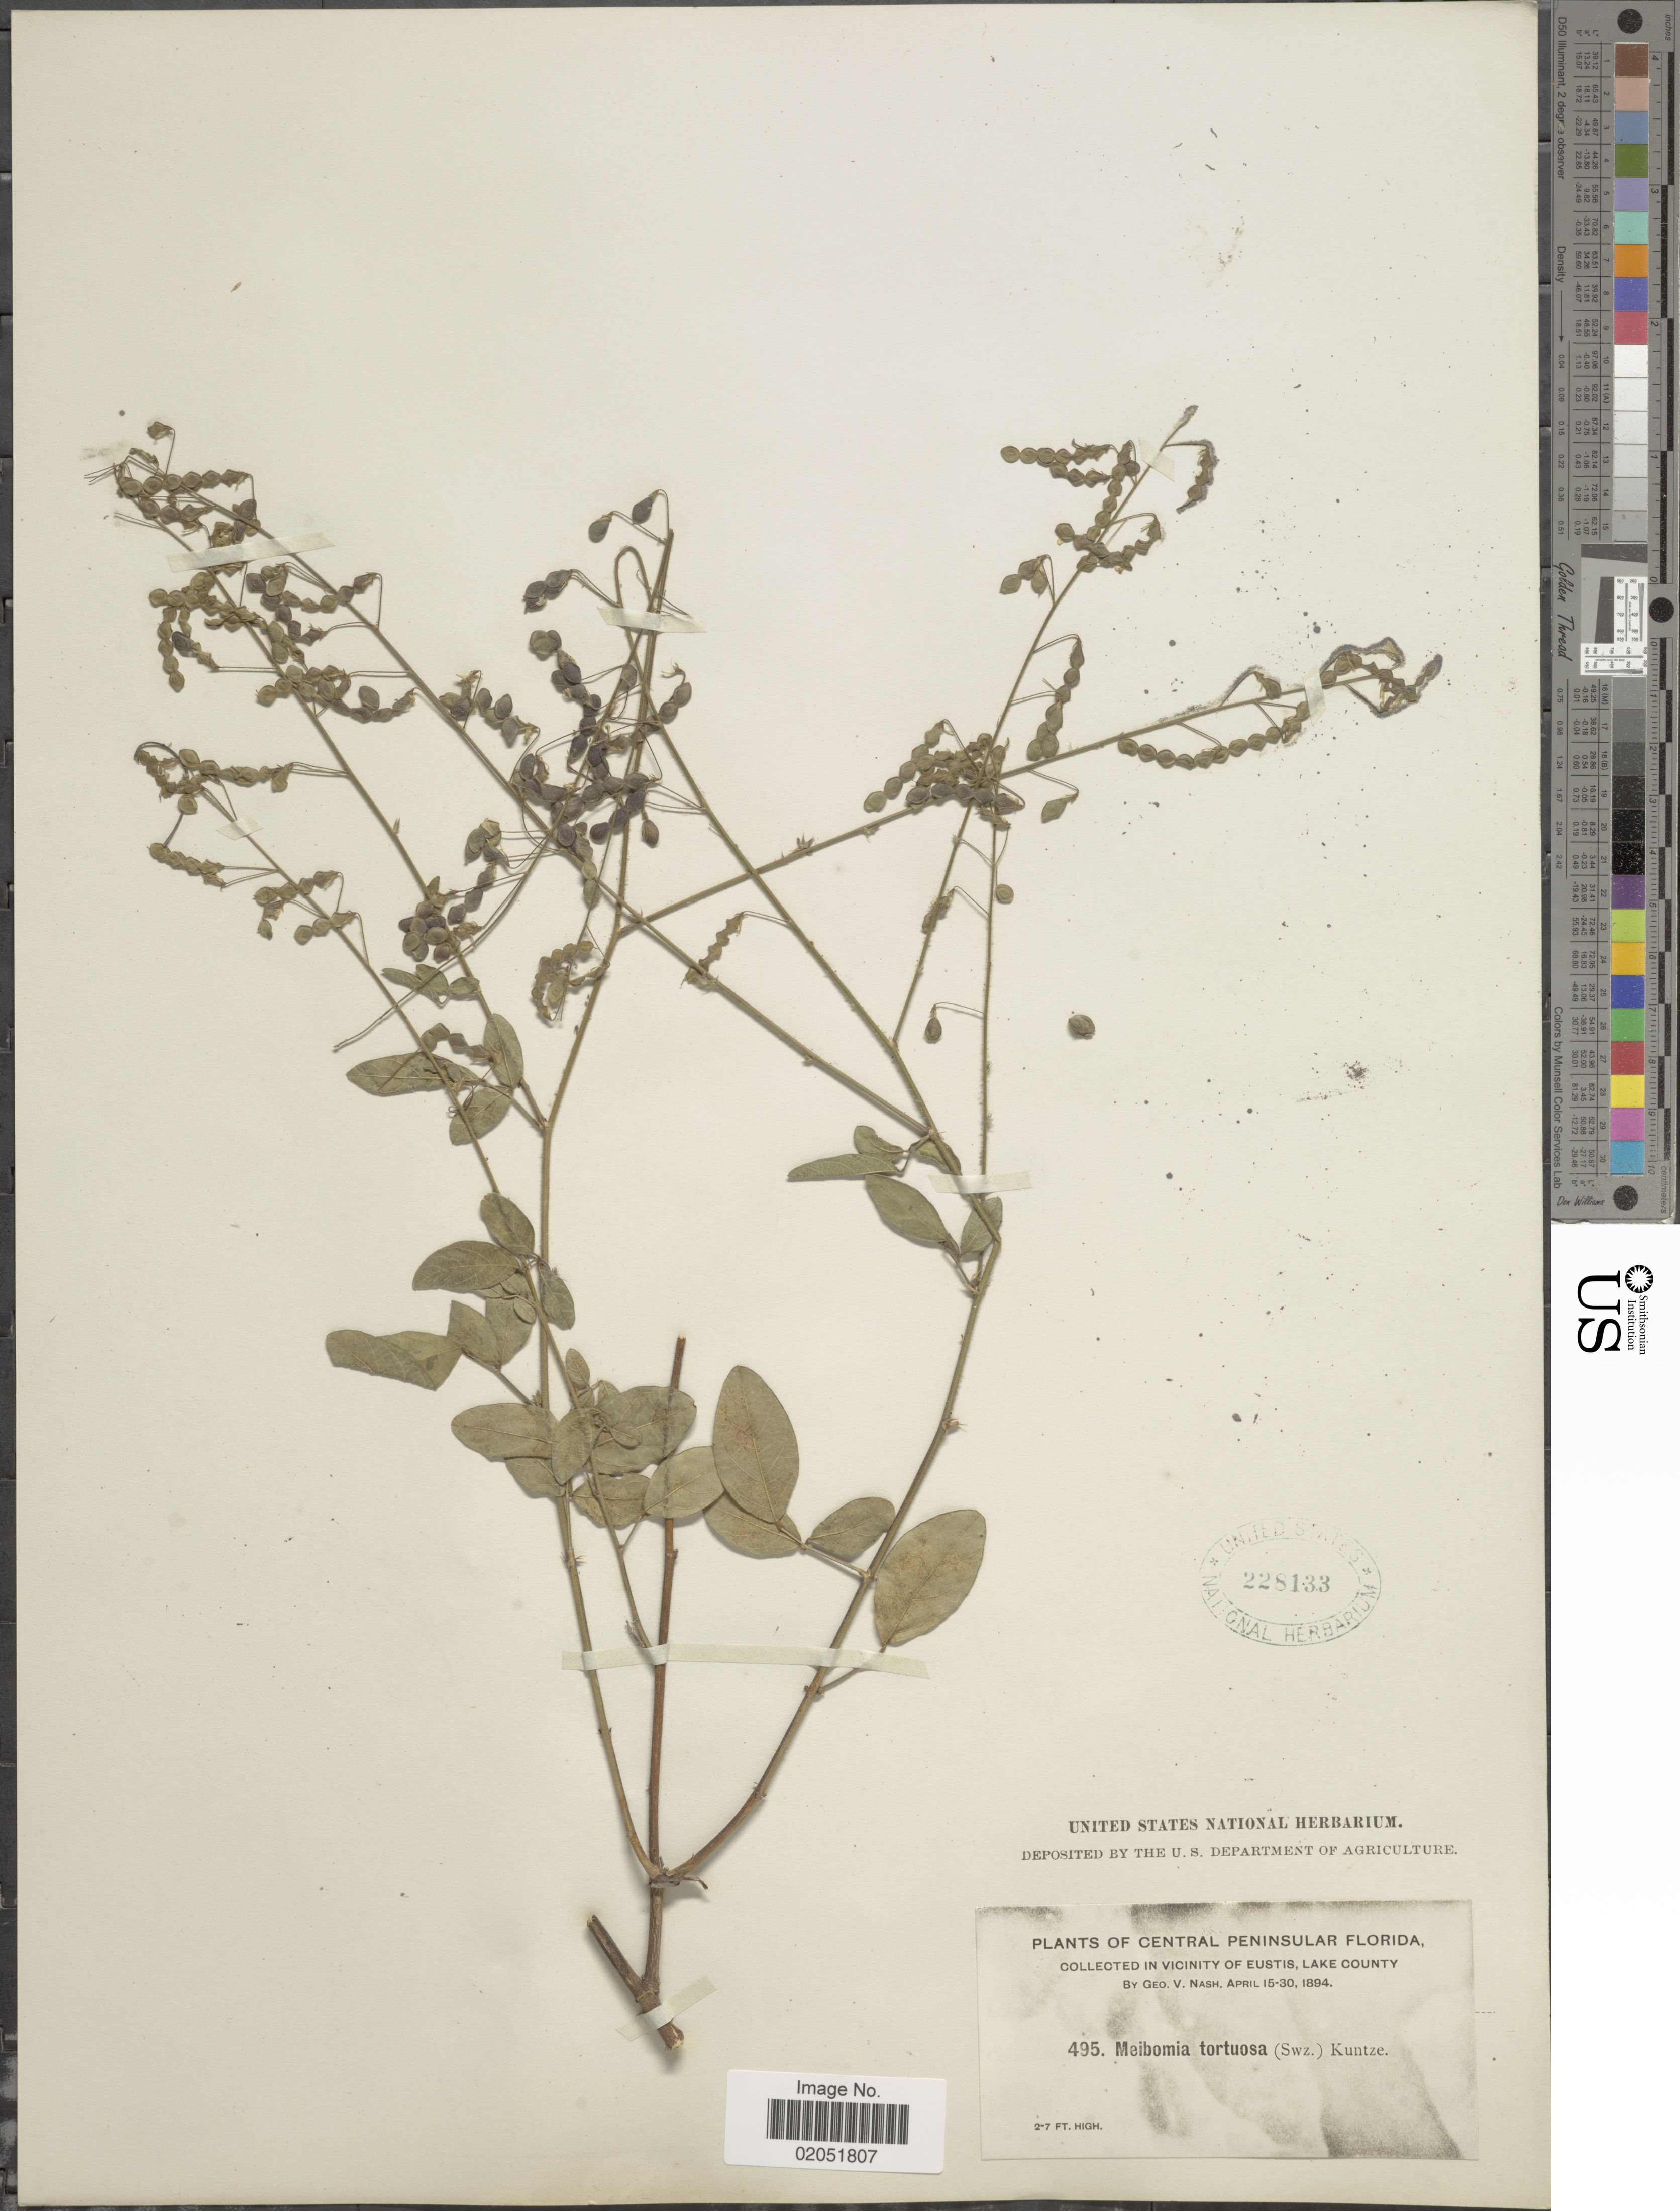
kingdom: Plantae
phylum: Tracheophyta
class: Magnoliopsida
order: Fabales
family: Fabaceae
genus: Desmodium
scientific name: Desmodium tortuosum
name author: (Sw.) DC.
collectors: G. V. Nash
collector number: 495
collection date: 1894-04-15/1894-04-30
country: United States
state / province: Florida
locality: Central Peninsula Florida, Vicinity of Eustis, Lake County.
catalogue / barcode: US 228133